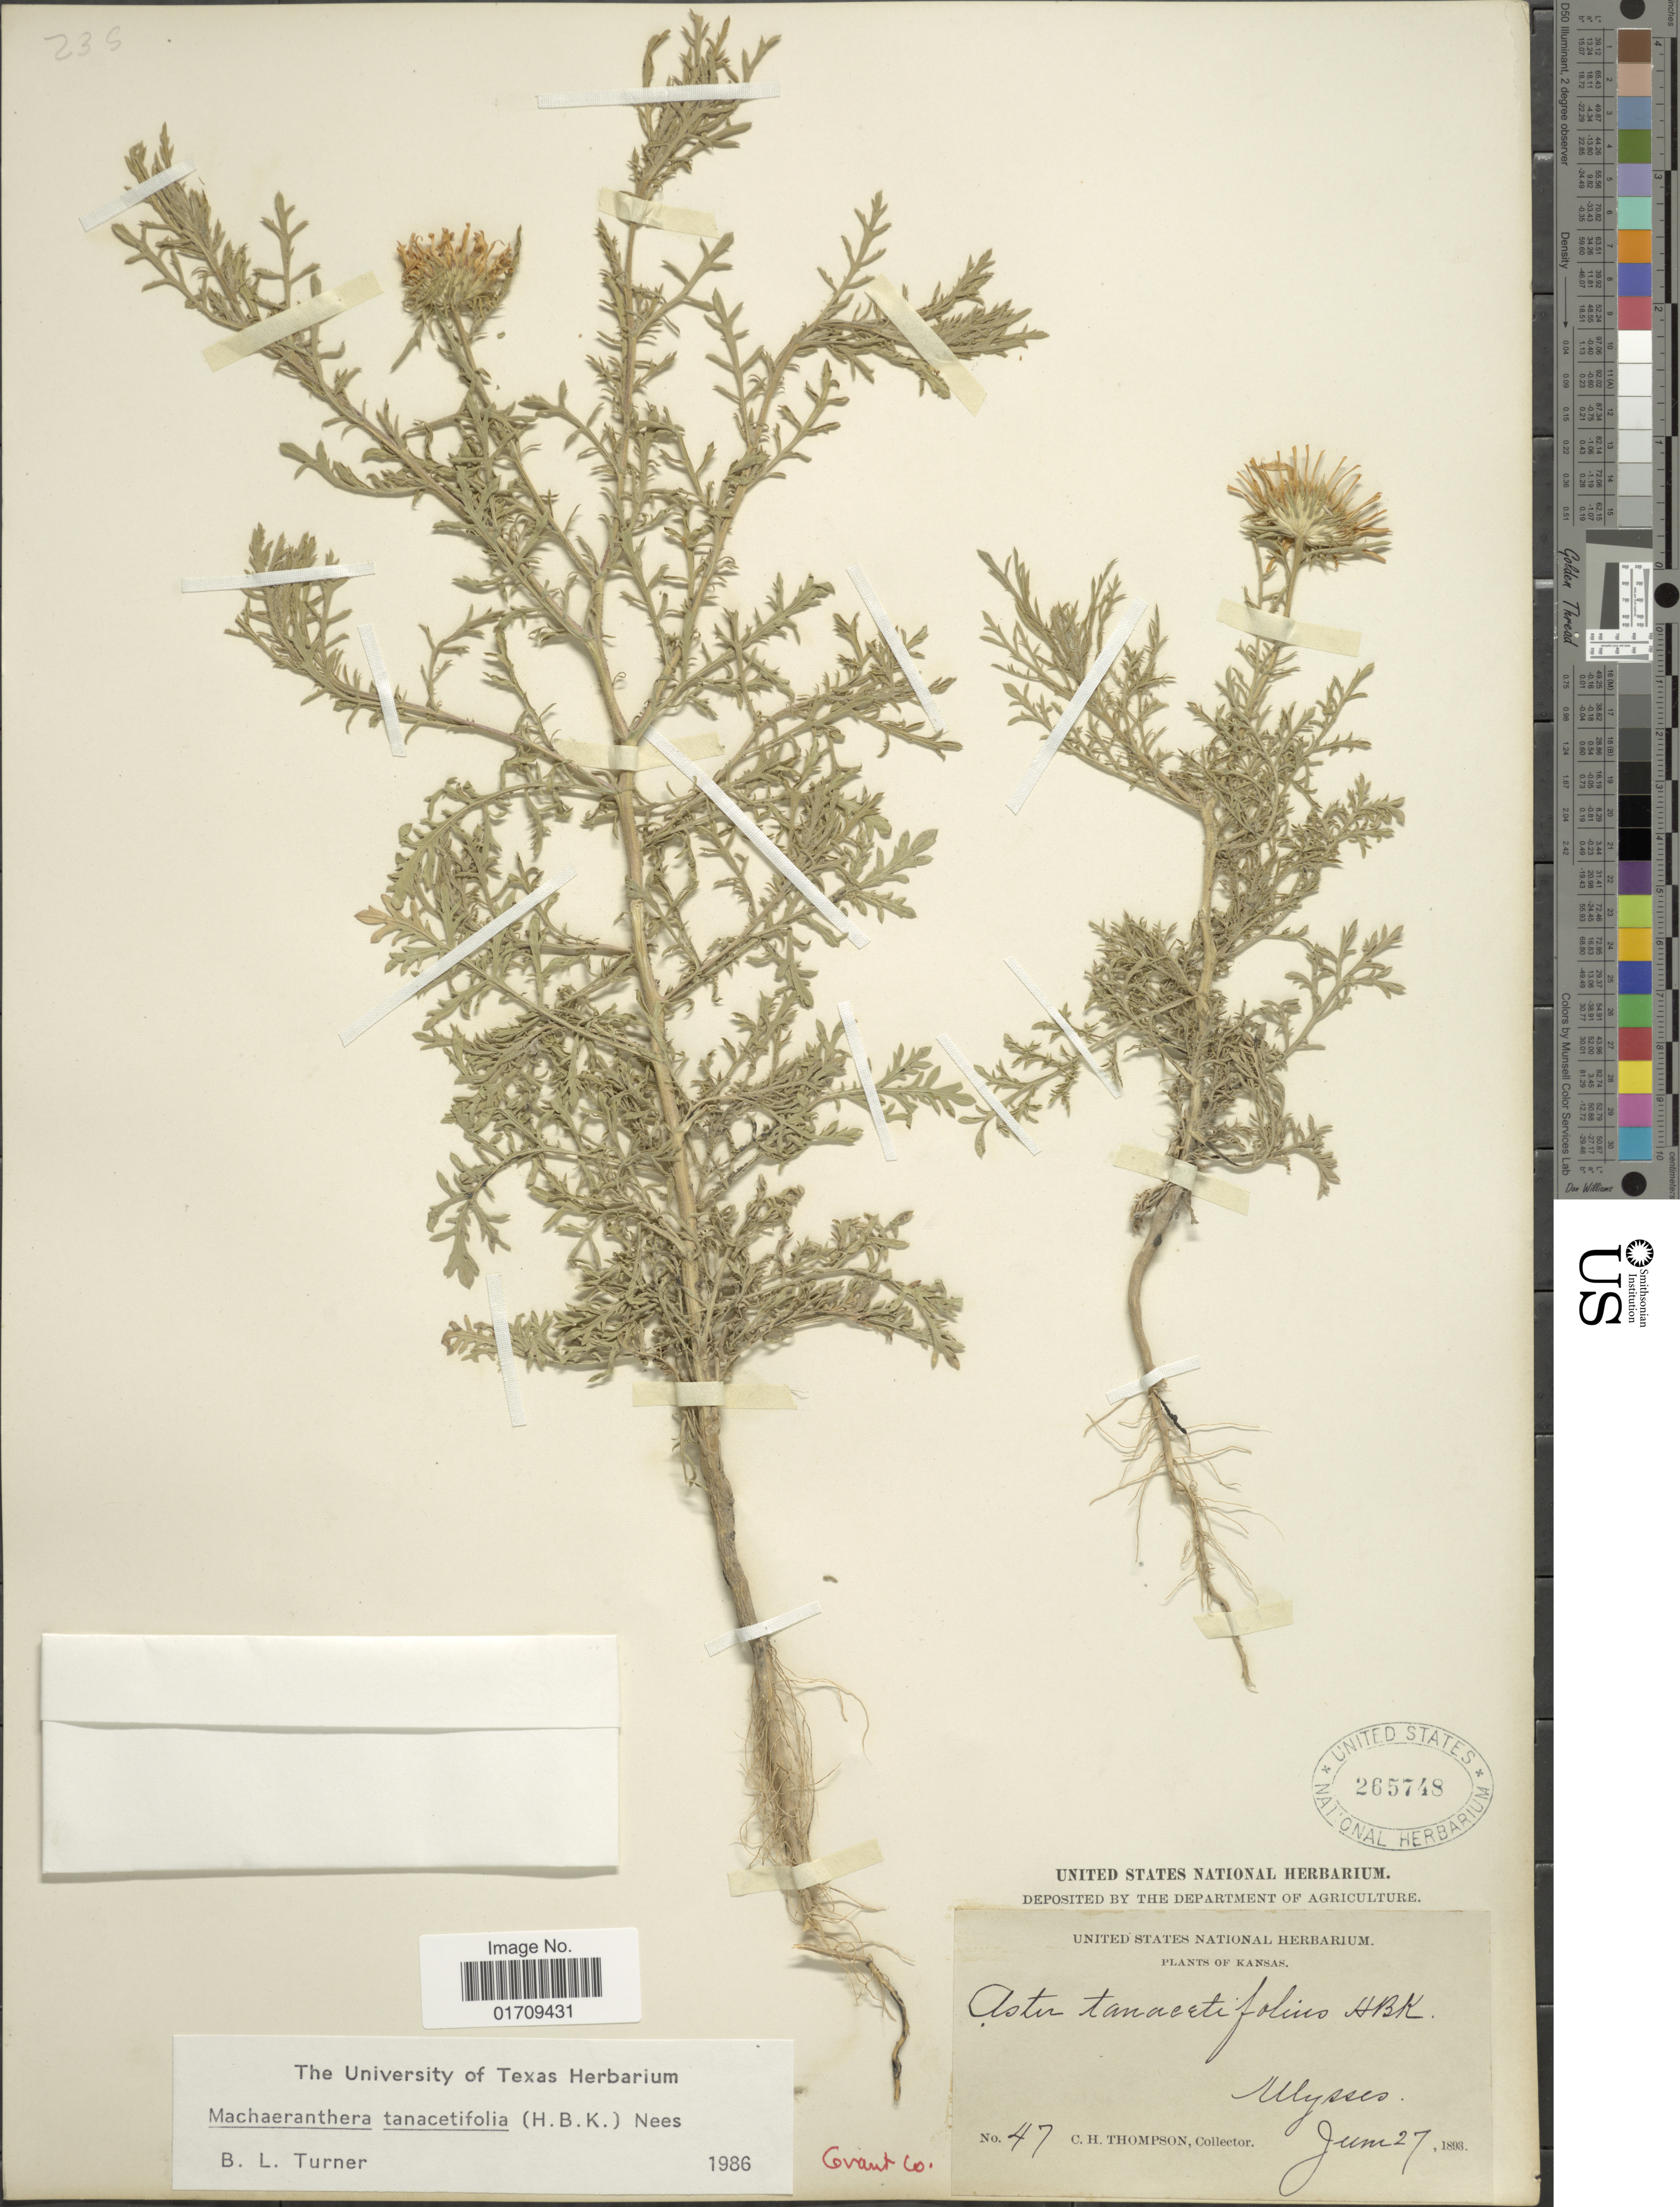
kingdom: Plantae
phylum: Tracheophyta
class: Magnoliopsida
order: Asterales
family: Asteraceae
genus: Machaeranthera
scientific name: Machaeranthera tanacetifolia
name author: (Kunth) Nees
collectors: C. H. Thompson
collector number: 47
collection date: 1893-06-27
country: United States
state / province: Kansas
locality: Ulysses, Grant Co.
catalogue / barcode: US 265748